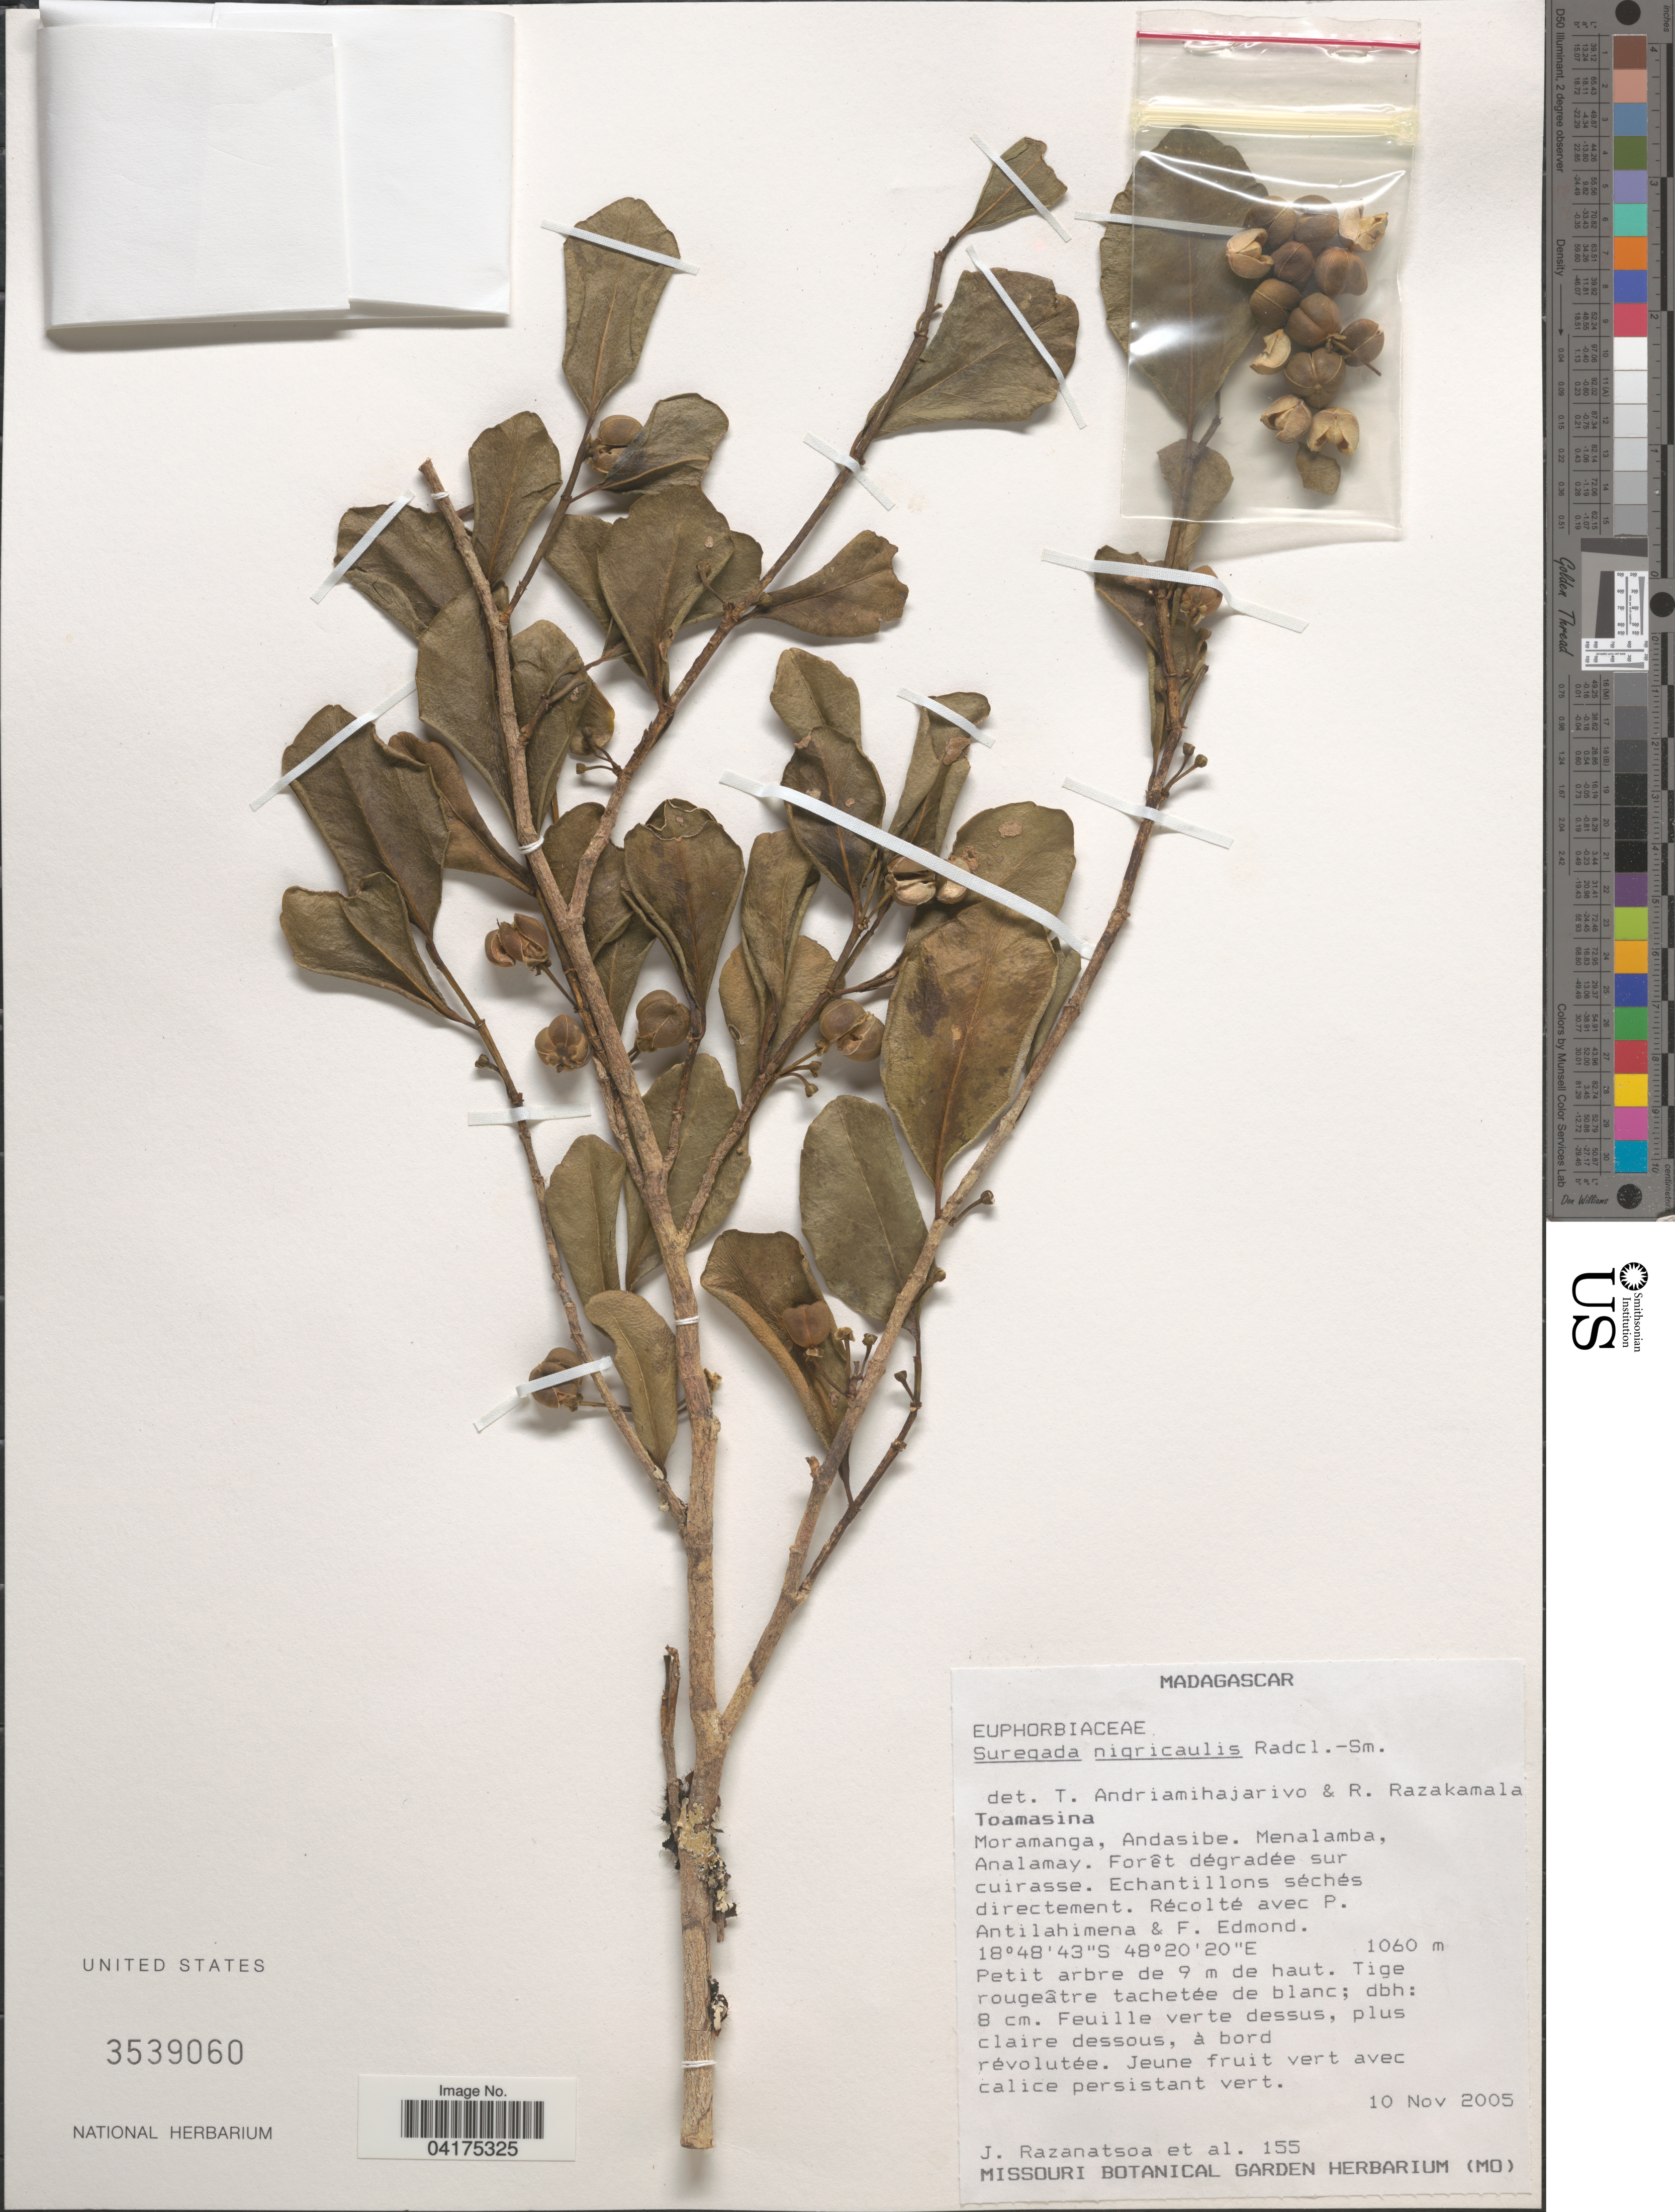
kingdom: Plantae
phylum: Tracheophyta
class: Magnoliopsida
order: Malpighiales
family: Euphorbiaceae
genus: Suregada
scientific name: Suregada nigricaulis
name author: Radcl.-Sm.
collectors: J. Razanatsoa, P. Antilahimena & F. Edmond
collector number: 155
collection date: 2005-11-10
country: Madagascar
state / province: Alaotra Mangoro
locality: Moramanga, Andasibe. Menalamba, Analamay.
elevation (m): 1060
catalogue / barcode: US 3539060